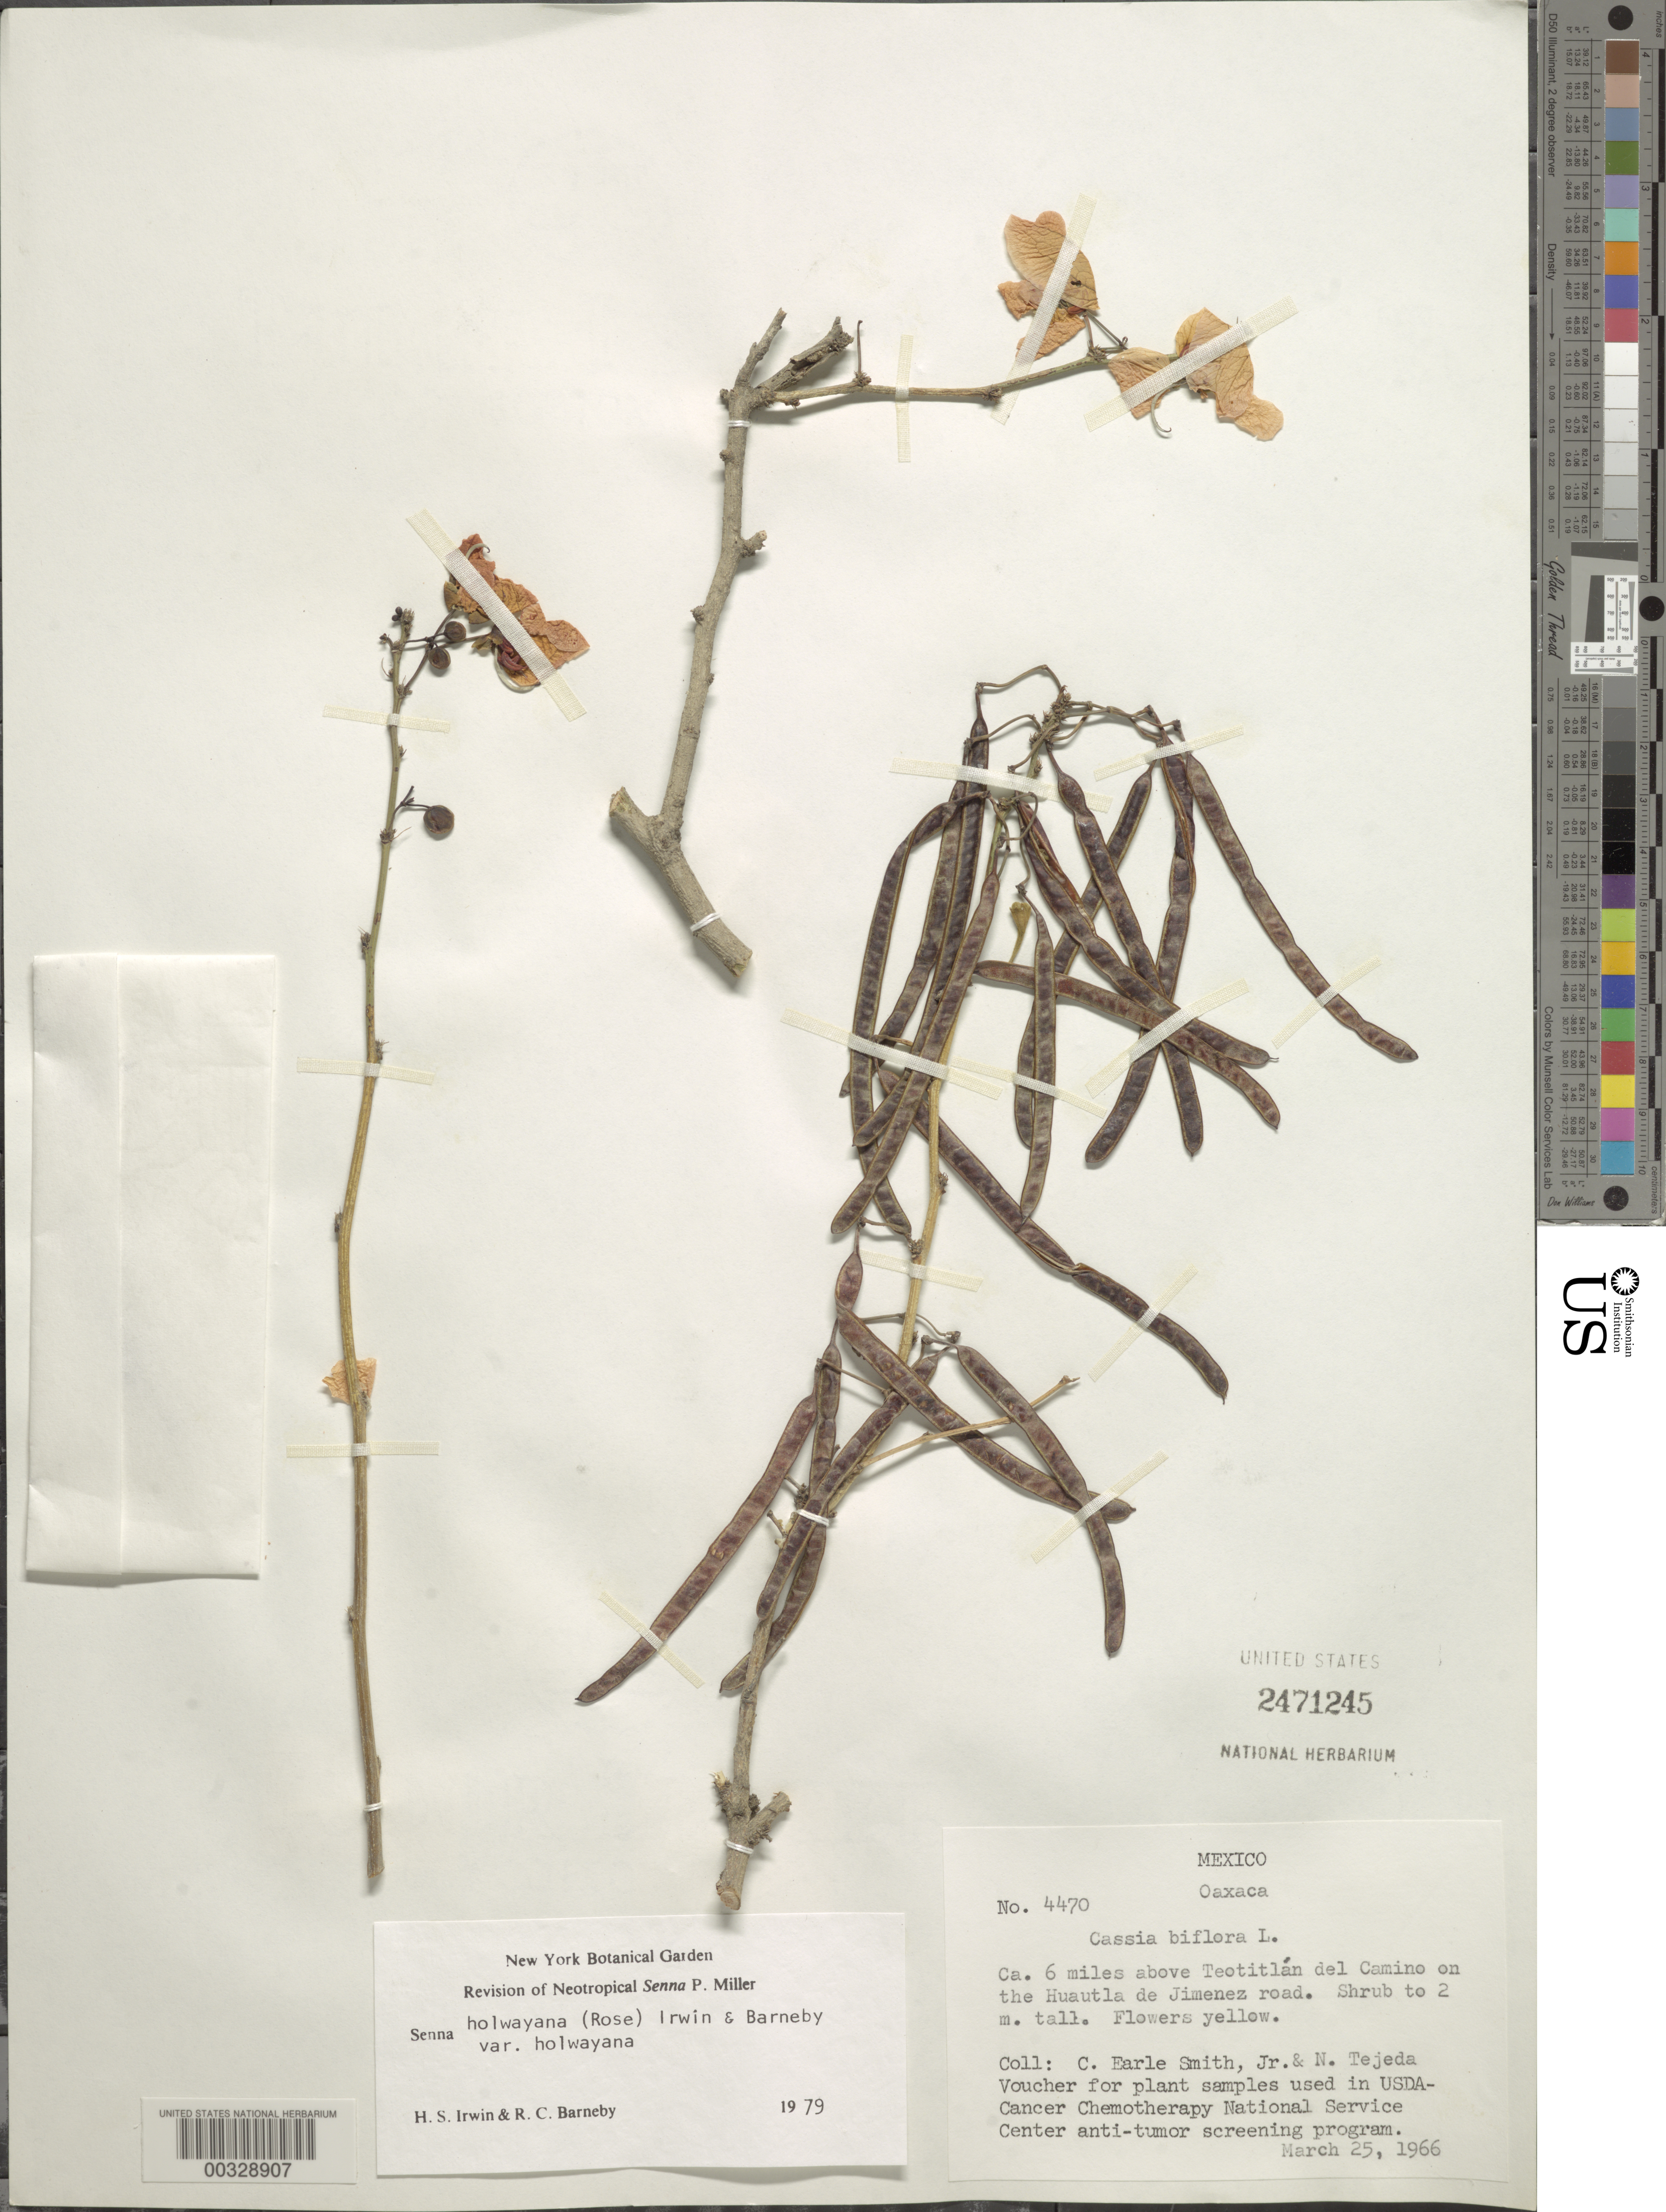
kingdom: Plantae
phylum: Tracheophyta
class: Magnoliopsida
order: Fabales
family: Fabaceae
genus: Senna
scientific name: Senna holwayana var. holwayana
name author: (Rose) H.S. Irwin & Barneby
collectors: C. E. Smith Jr. & N. Tejeda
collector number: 4470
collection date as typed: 25 Mar 1966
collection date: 1966-03-25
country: Mexico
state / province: Oaxaca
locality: Ca 6 mi above Teotitlan del camino on the huautla de jimenez road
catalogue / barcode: US 2471245